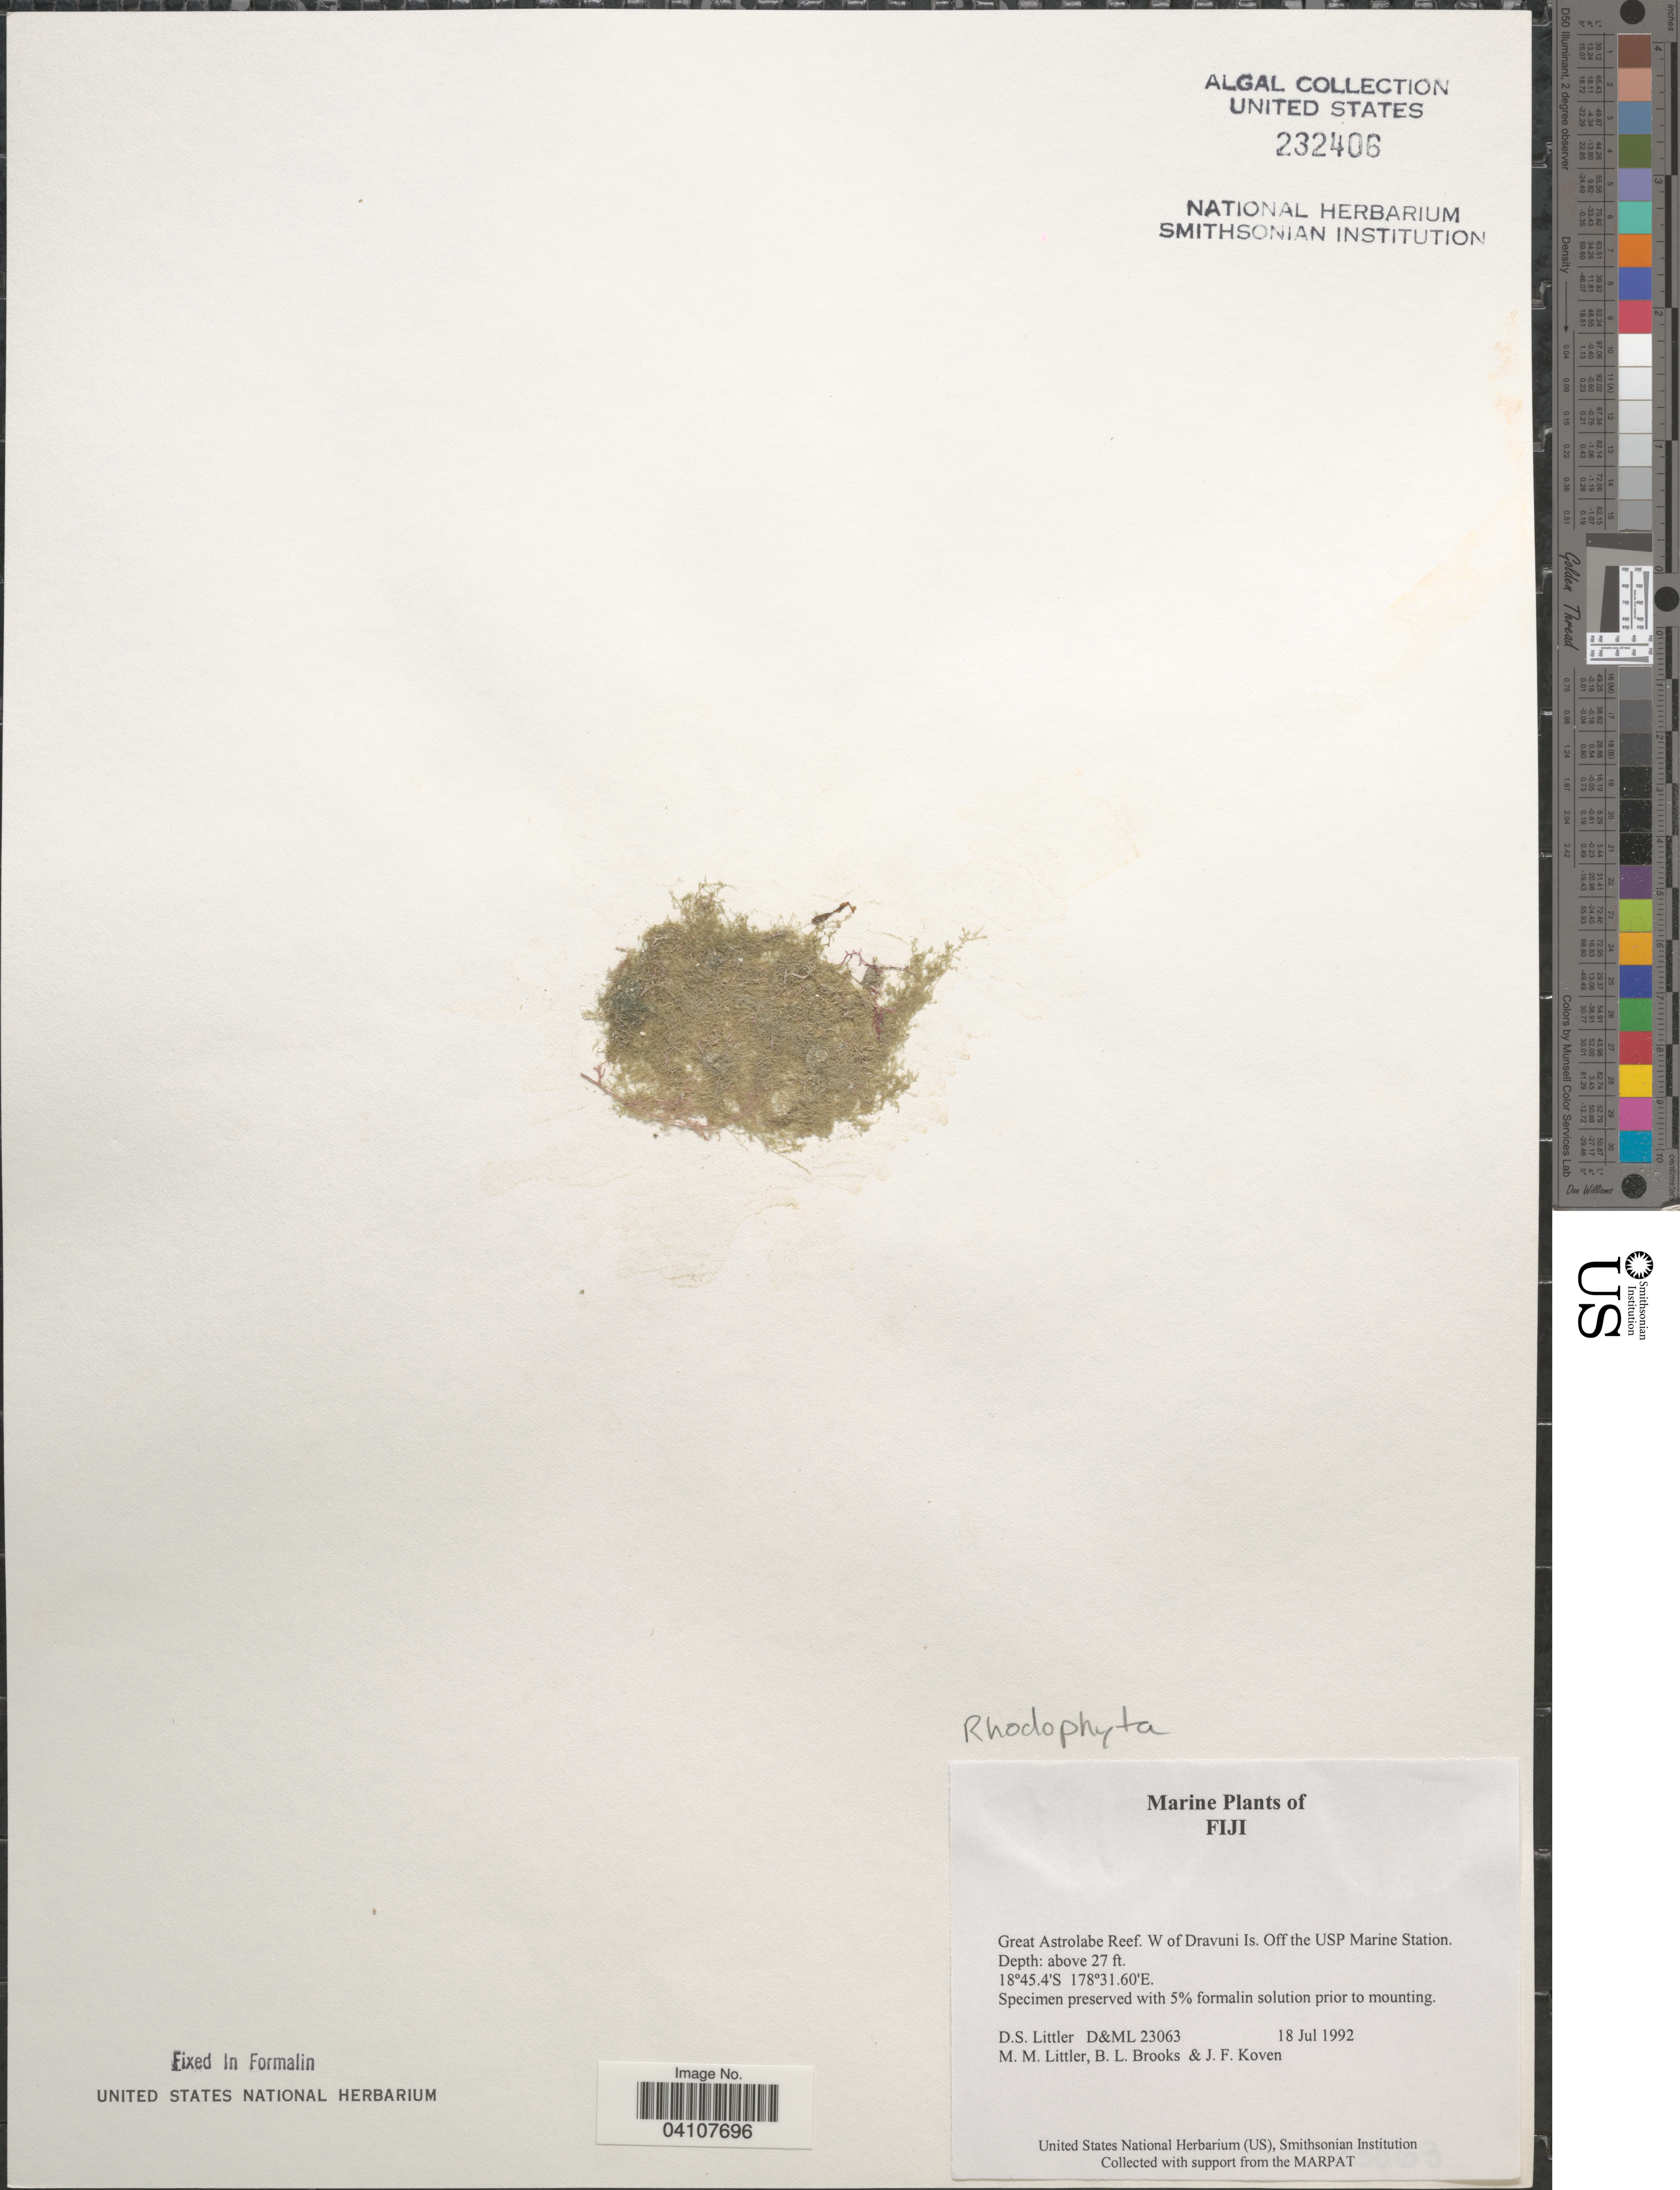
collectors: D. S. Littler, B. Brooks & J. Koven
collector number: D&ML23063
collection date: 1992-07-18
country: Fiji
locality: Great Astrolabe Reef. W of Dravuni Is. Off the USP Marine Station.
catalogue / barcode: US 232406